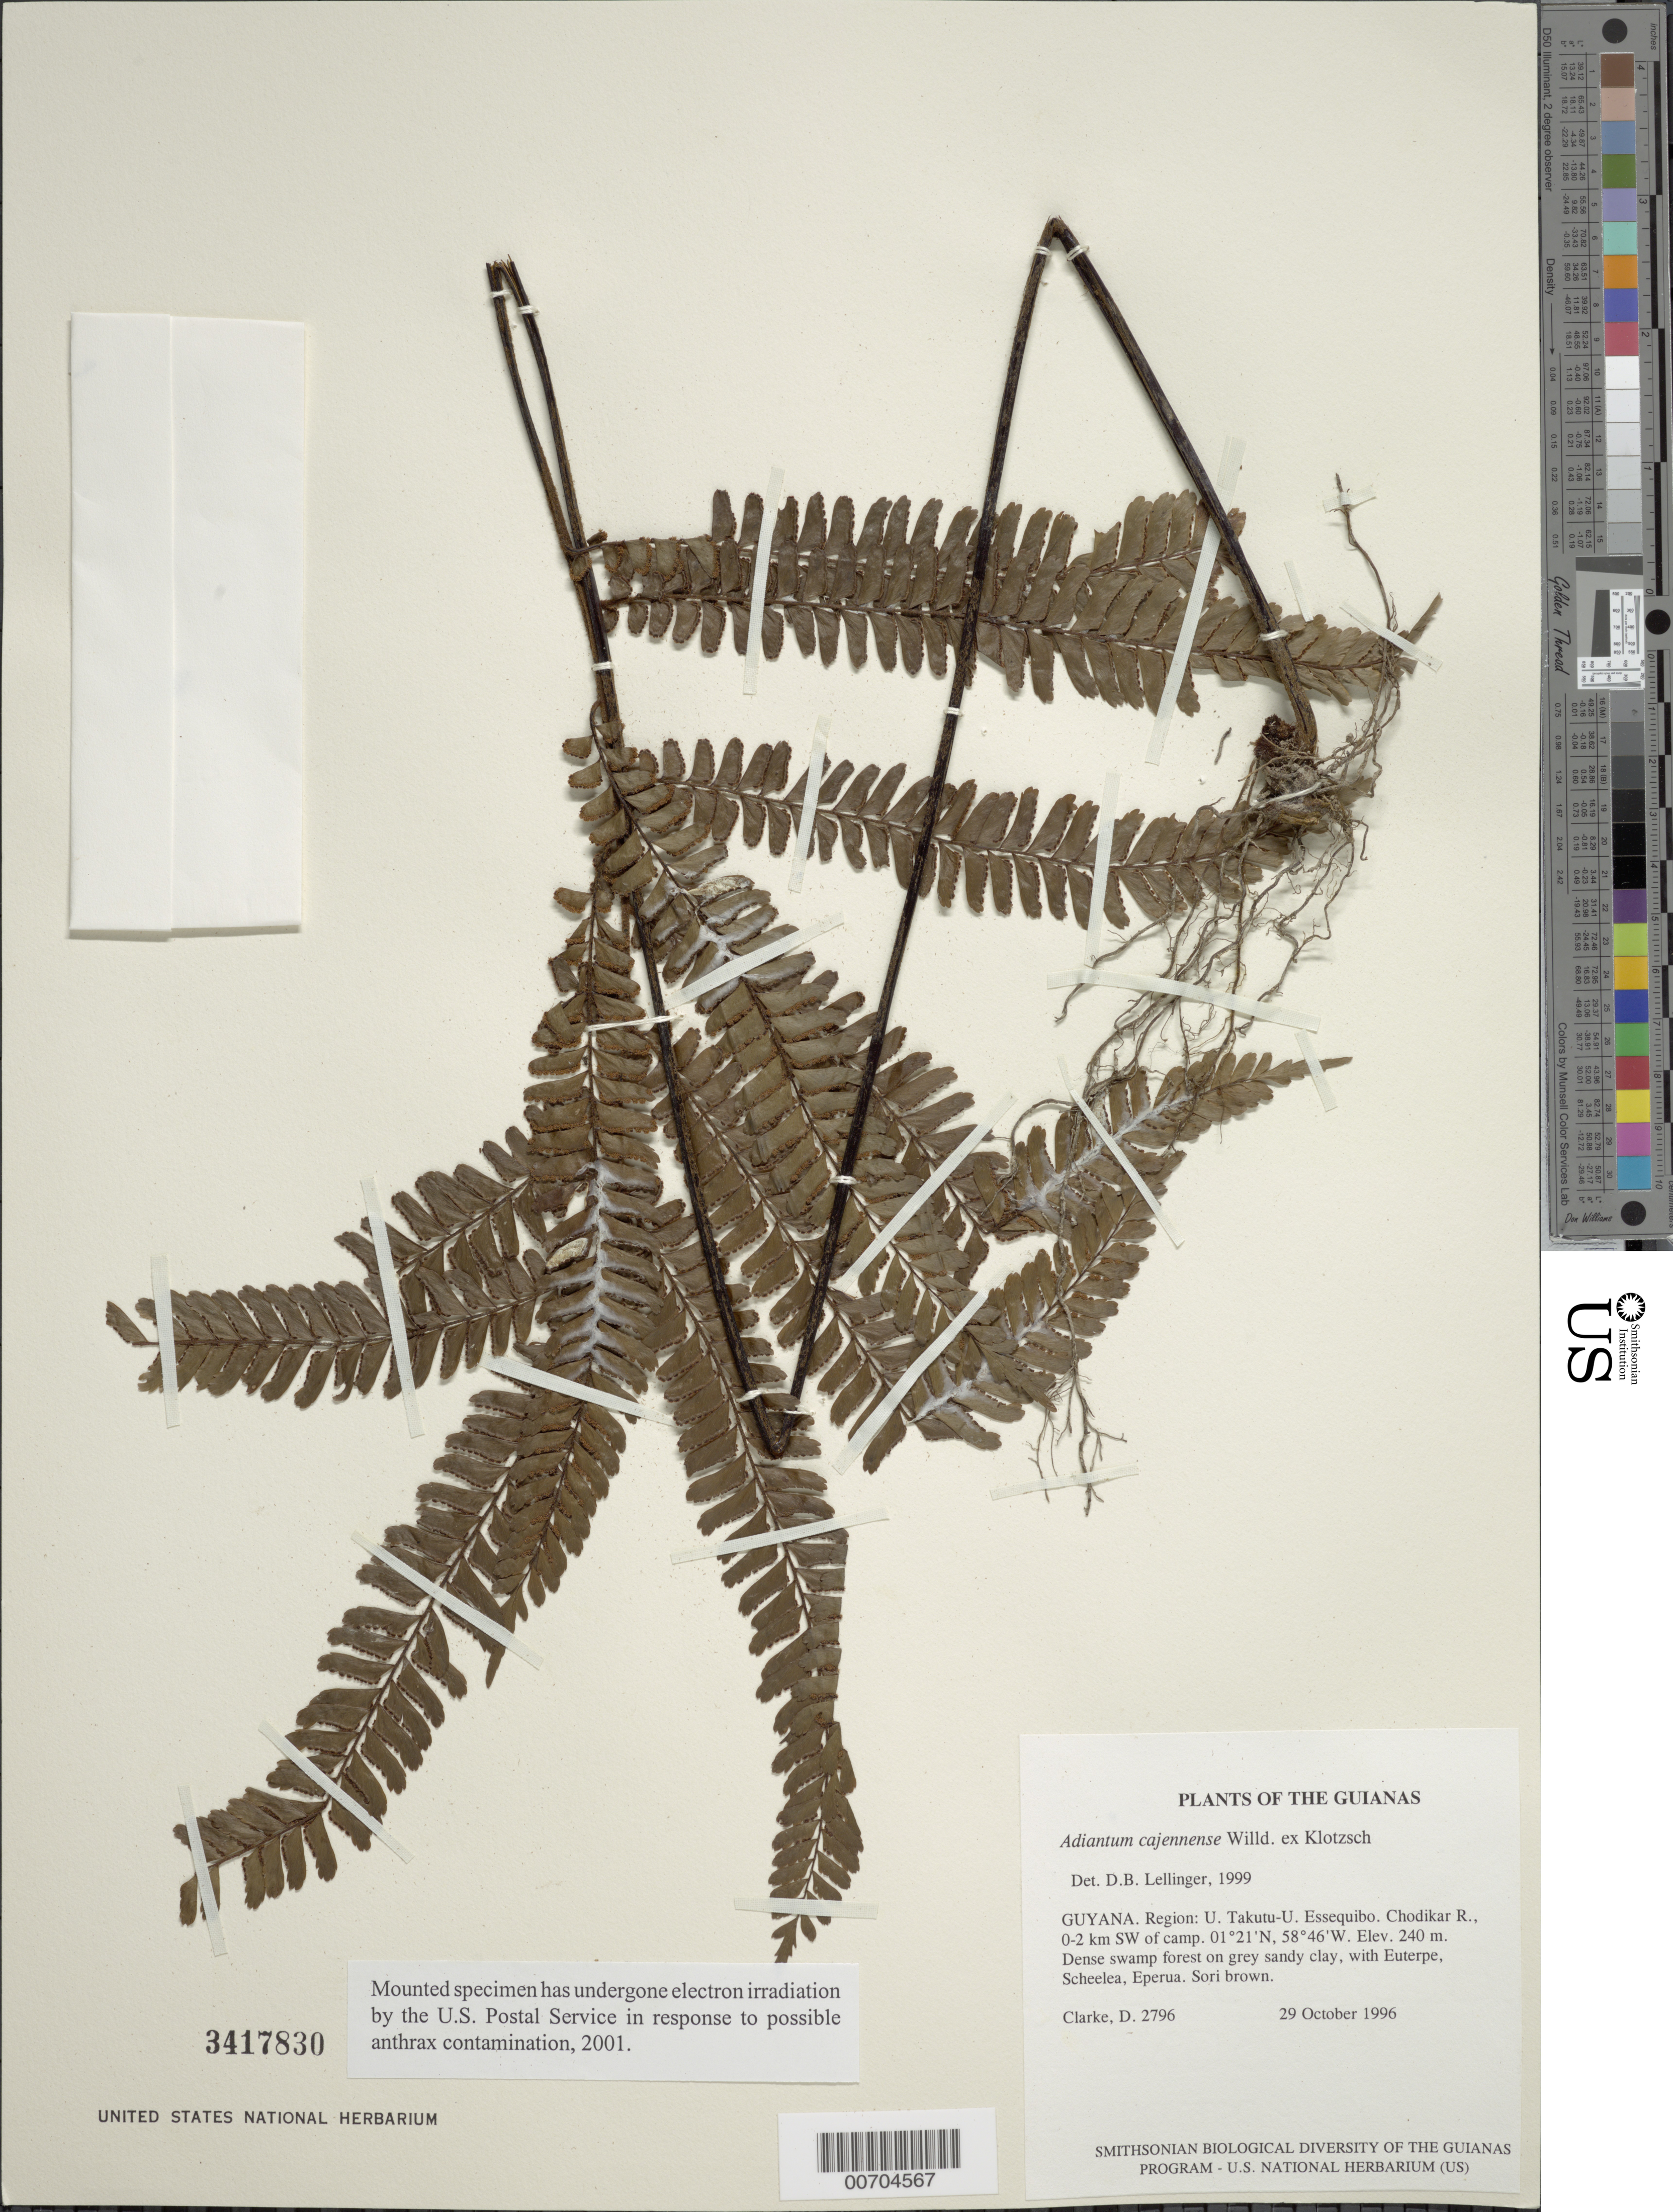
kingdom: Plantae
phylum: Tracheophyta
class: Polypodiopsida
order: Polypodiales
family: Pteridaceae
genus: Adiantum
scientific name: Adiantum cajennense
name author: Willd. ex Klotzsch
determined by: Lellinger, David B., (BOT), Smithsonian Institution - National Museum of Natural History (UNITED STATES)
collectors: H. D. Clarke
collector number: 2796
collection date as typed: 29 October 1996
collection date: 1996-10-29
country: Guyana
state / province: U. Takutu-U. Essequibo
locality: Chodikar R., 0-2 km SW of camp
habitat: Dense swamp forest on grey sandy clay, with Euterpe, Scheelea, Eperua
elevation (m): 240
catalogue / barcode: US 3417830